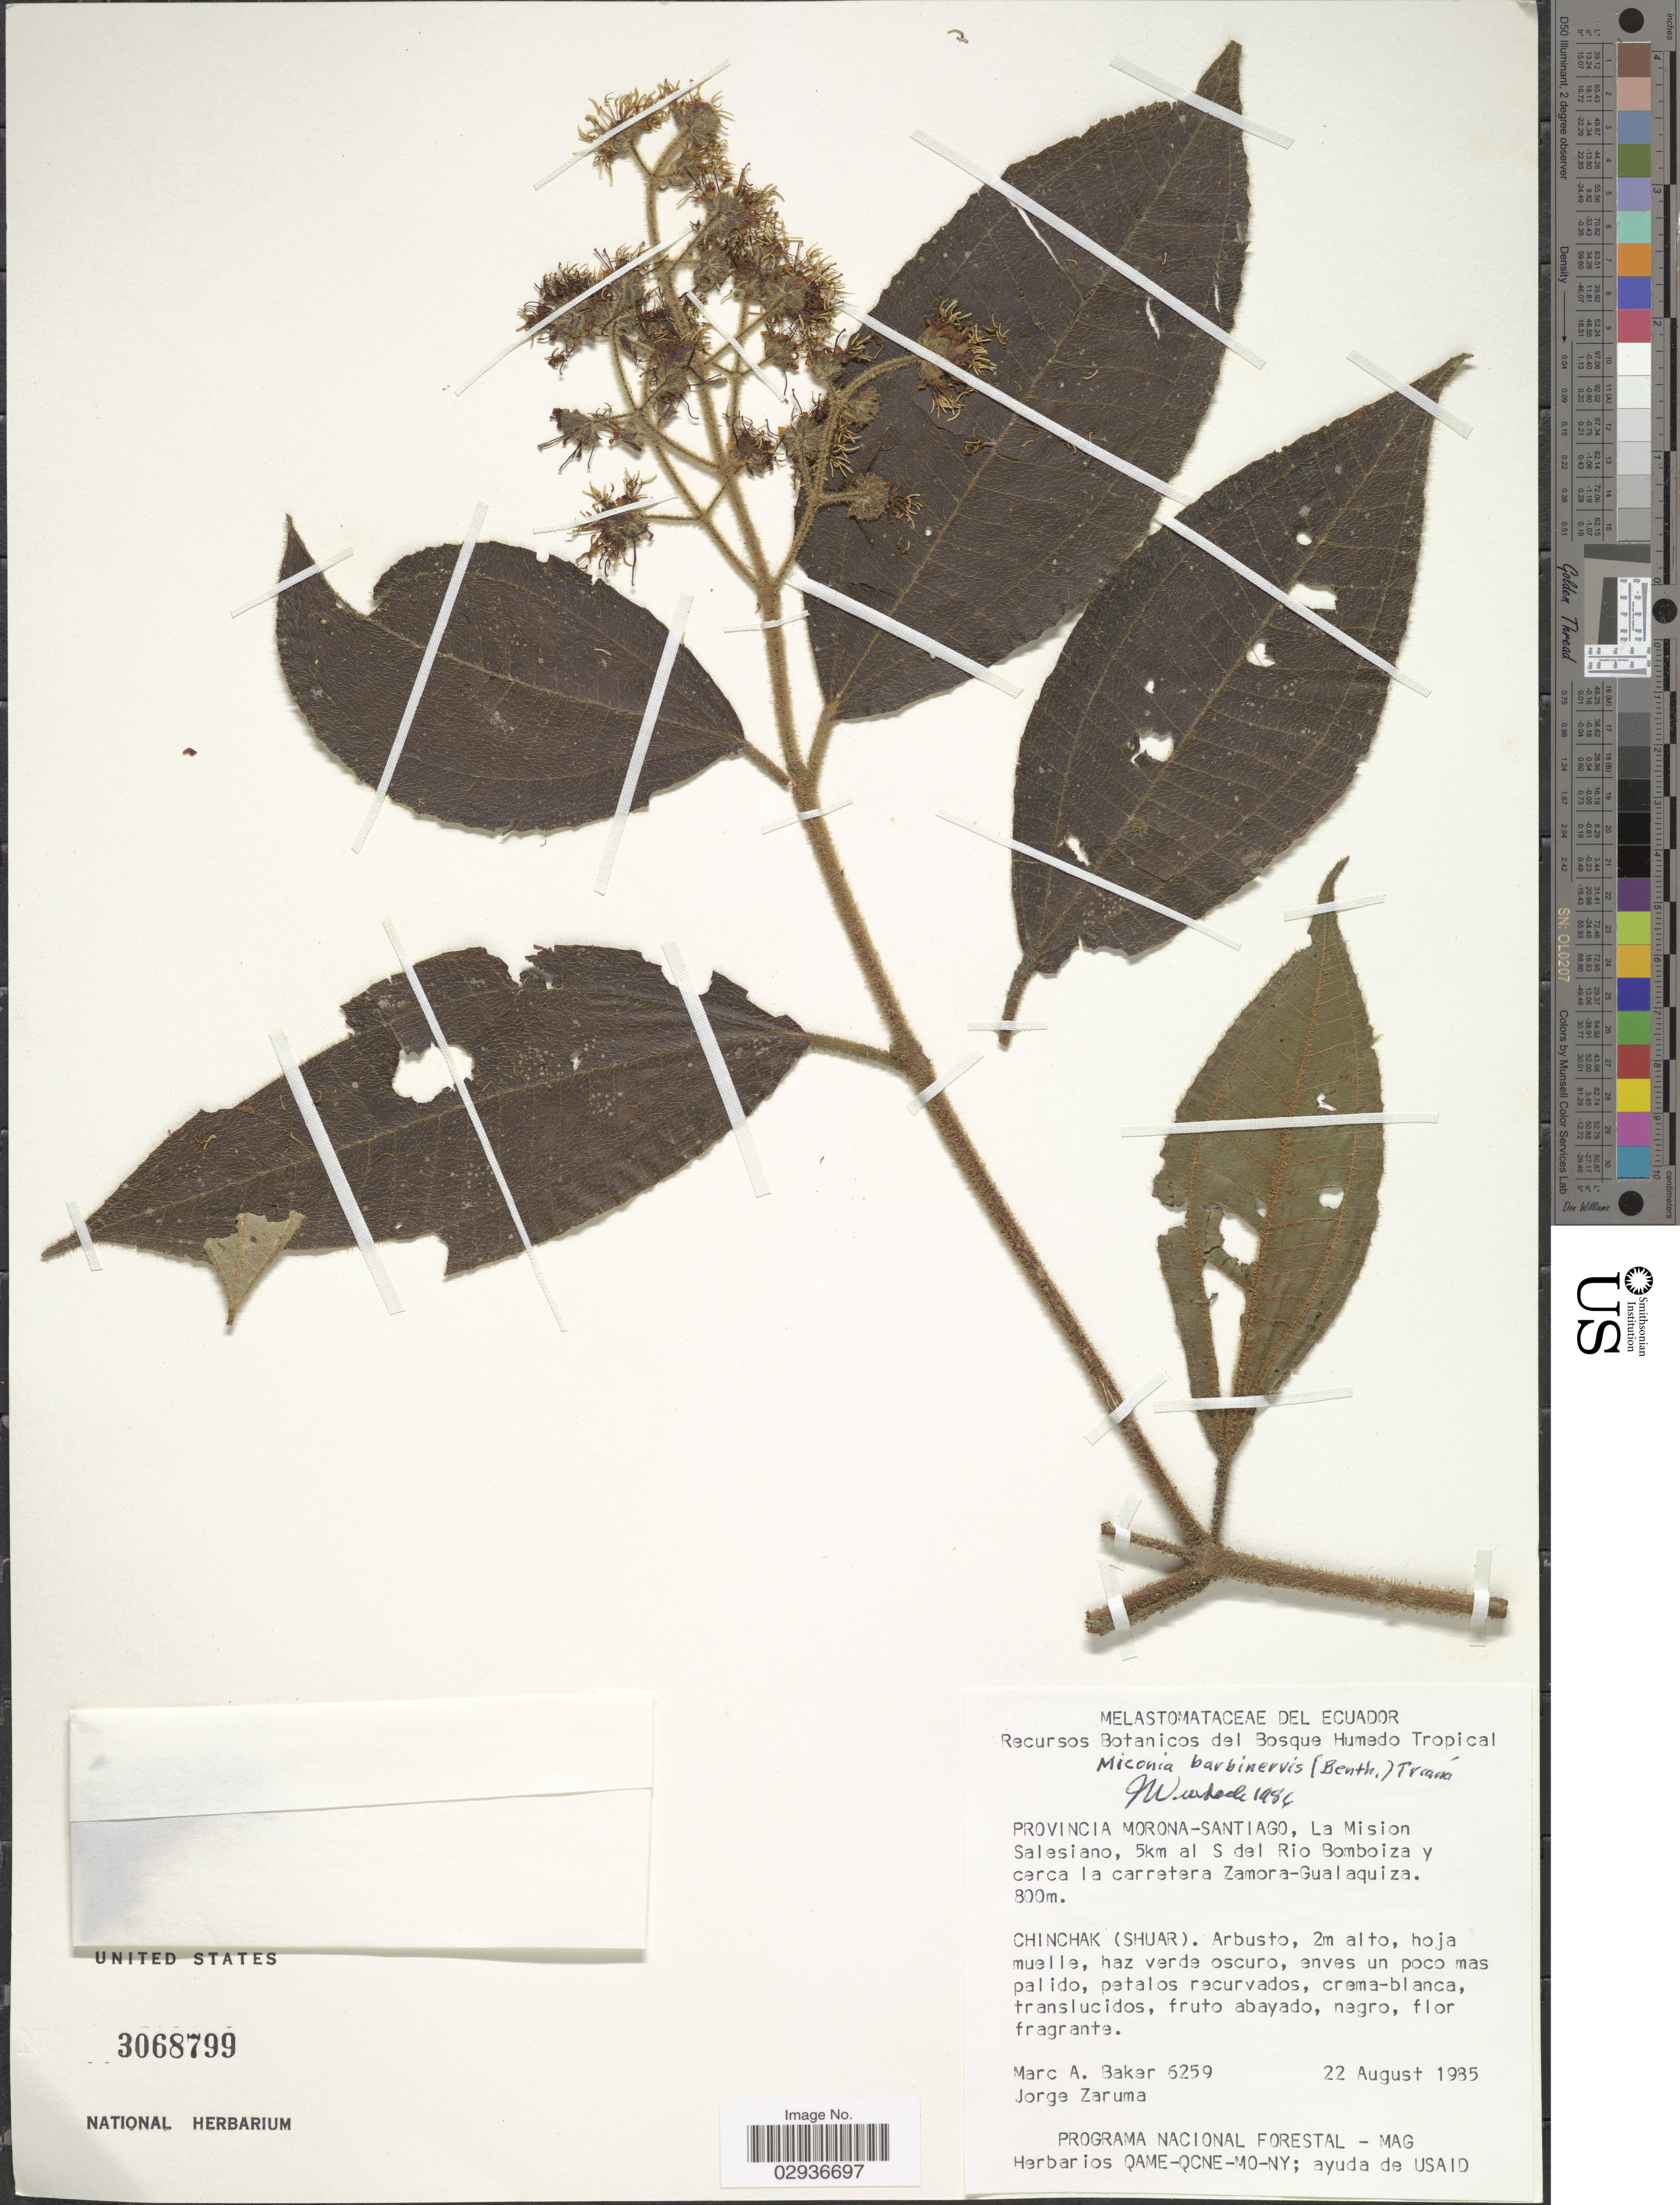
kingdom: Plantae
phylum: Tracheophyta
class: Magnoliopsida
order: Myrtales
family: Melastomataceae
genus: Miconia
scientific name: Miconia barbinervis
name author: (Benth.) Triana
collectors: M. A. Baker & J. Zaruma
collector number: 6259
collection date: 1985-08-22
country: Ecuador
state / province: Morona-Santiago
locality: La Mision Salesiano, 5km al S del Rio Bomboiza y cerca la carretera Zamora-Gualaquiza.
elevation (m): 800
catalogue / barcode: US 3068799